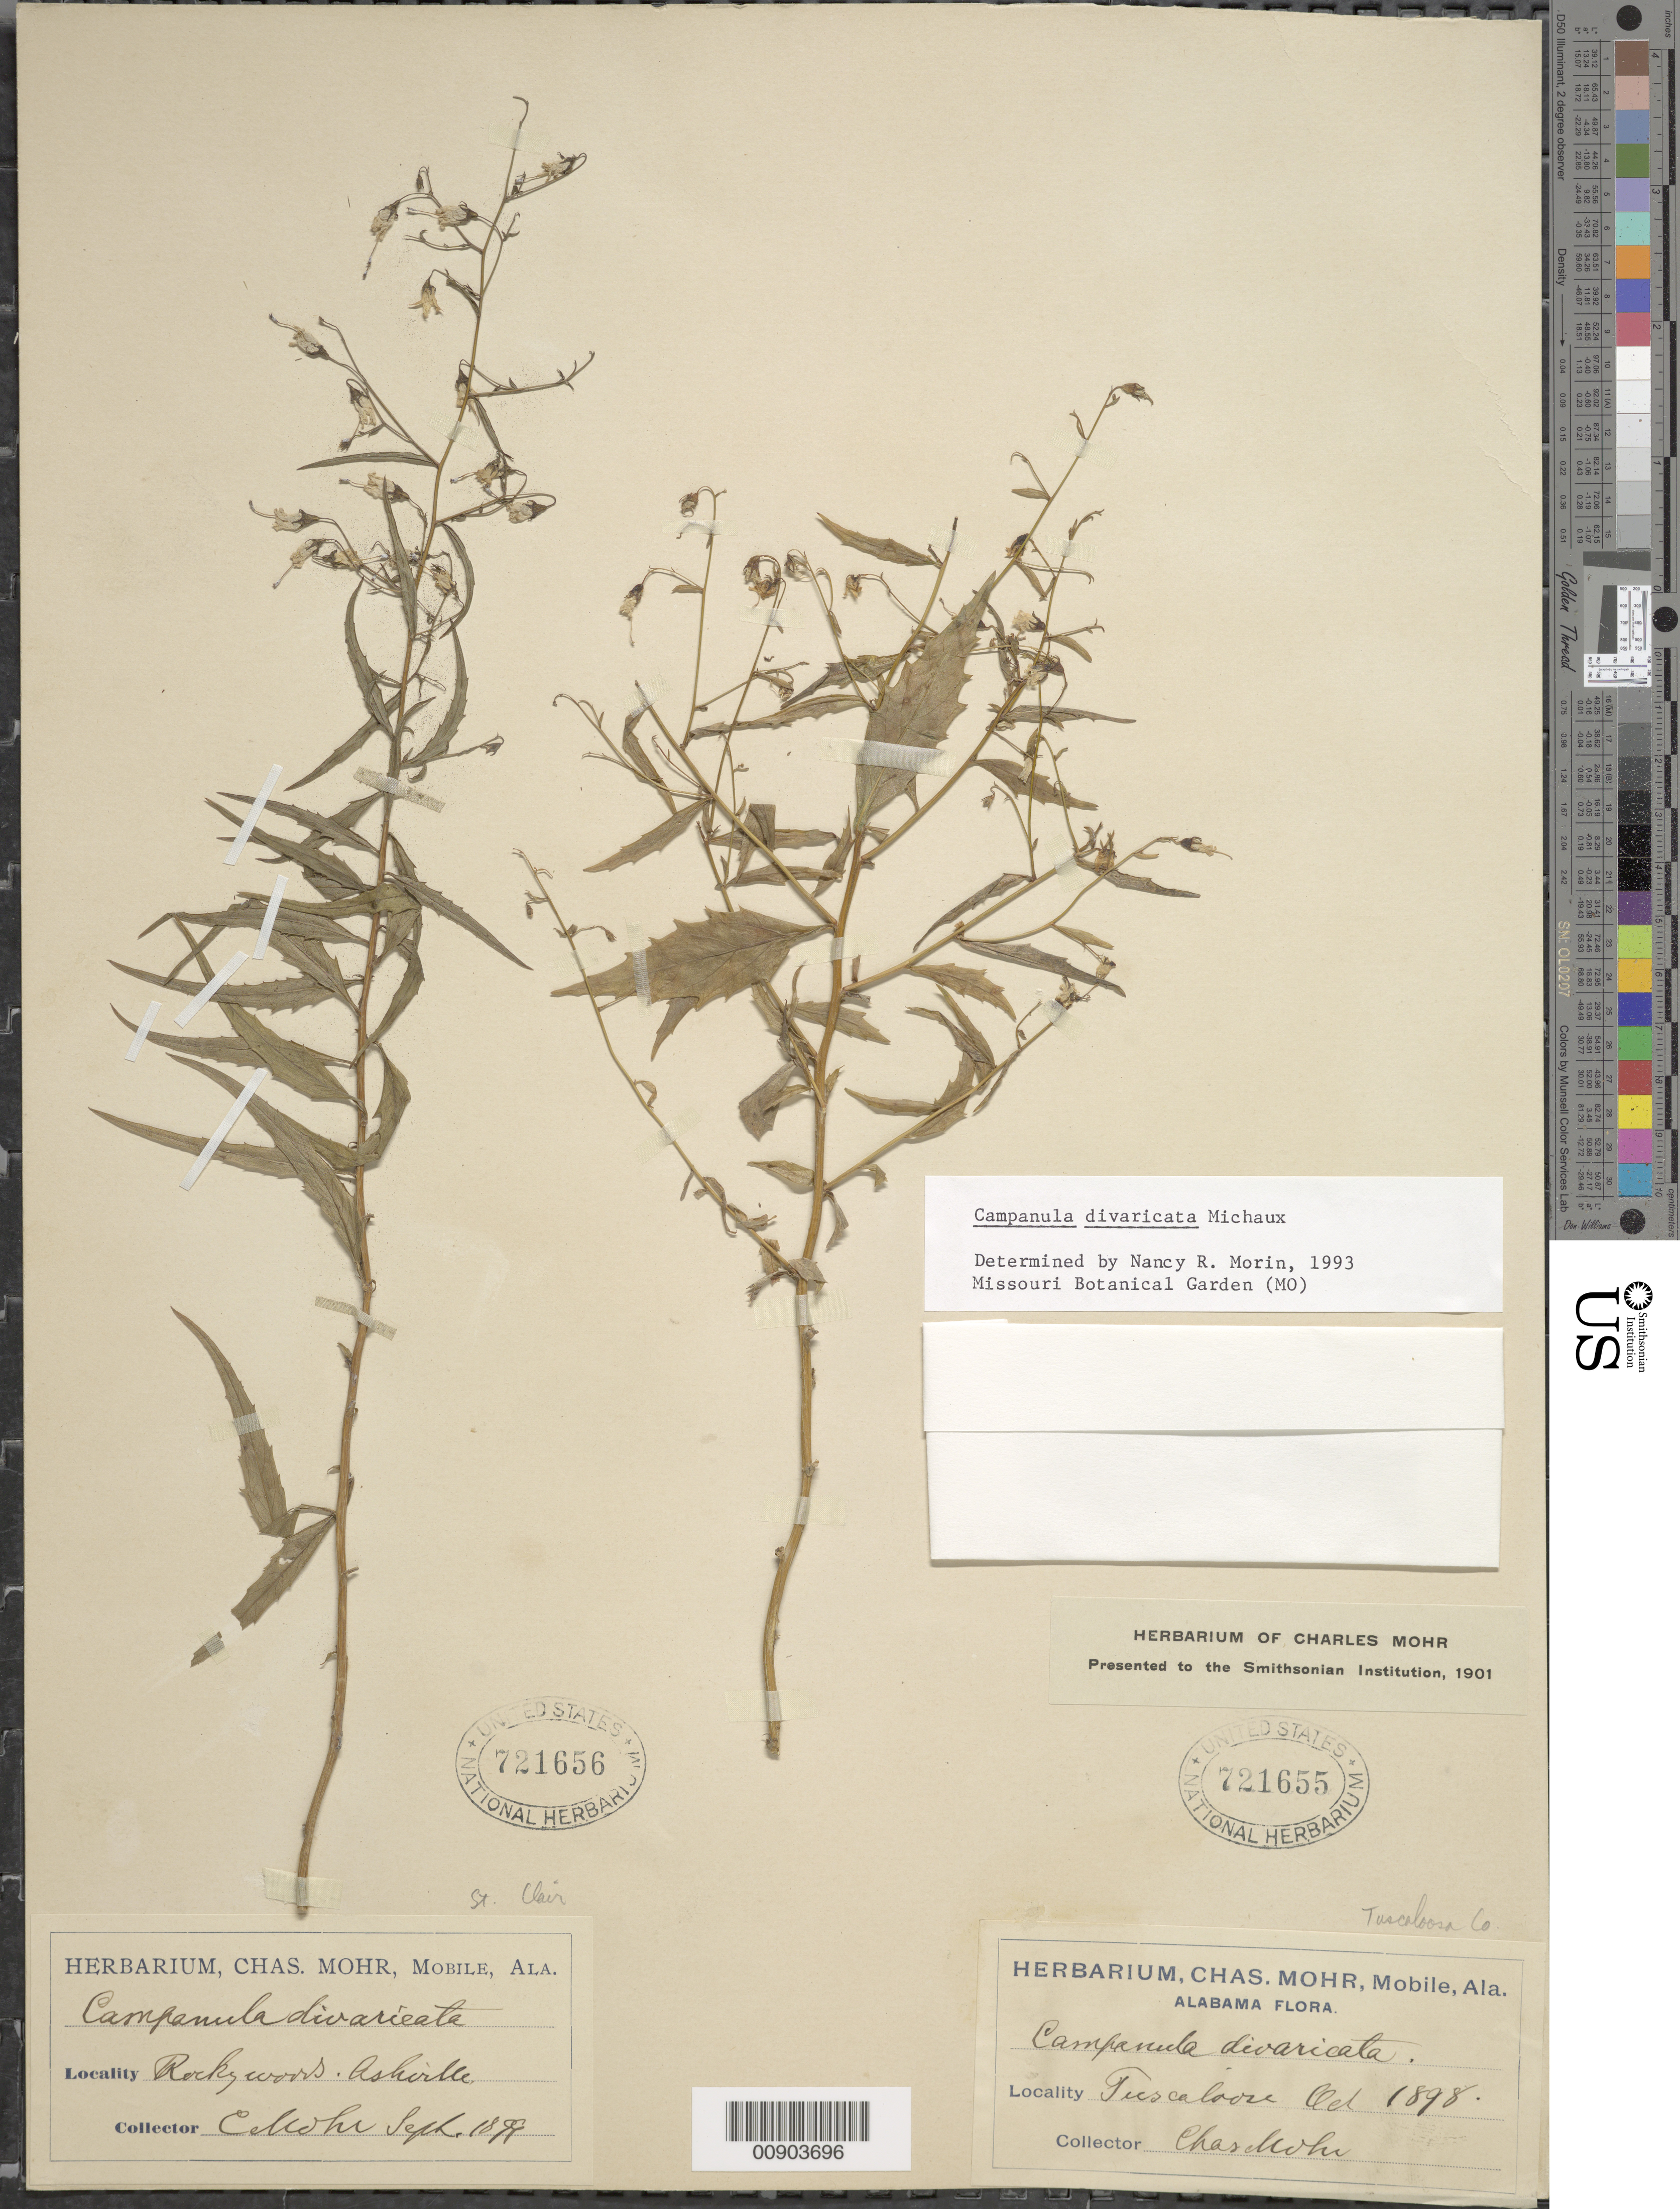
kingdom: Plantae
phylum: Tracheophyta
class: Magnoliopsida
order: Asterales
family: Campanulaceae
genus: Campanula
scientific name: Campanula divaricata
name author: Michx.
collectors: ex herb. C. Mohr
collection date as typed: Oct 1898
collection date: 1898-10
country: United States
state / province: Alabama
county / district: Tuscaloosa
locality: Tuscaloosa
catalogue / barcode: US 721655-2